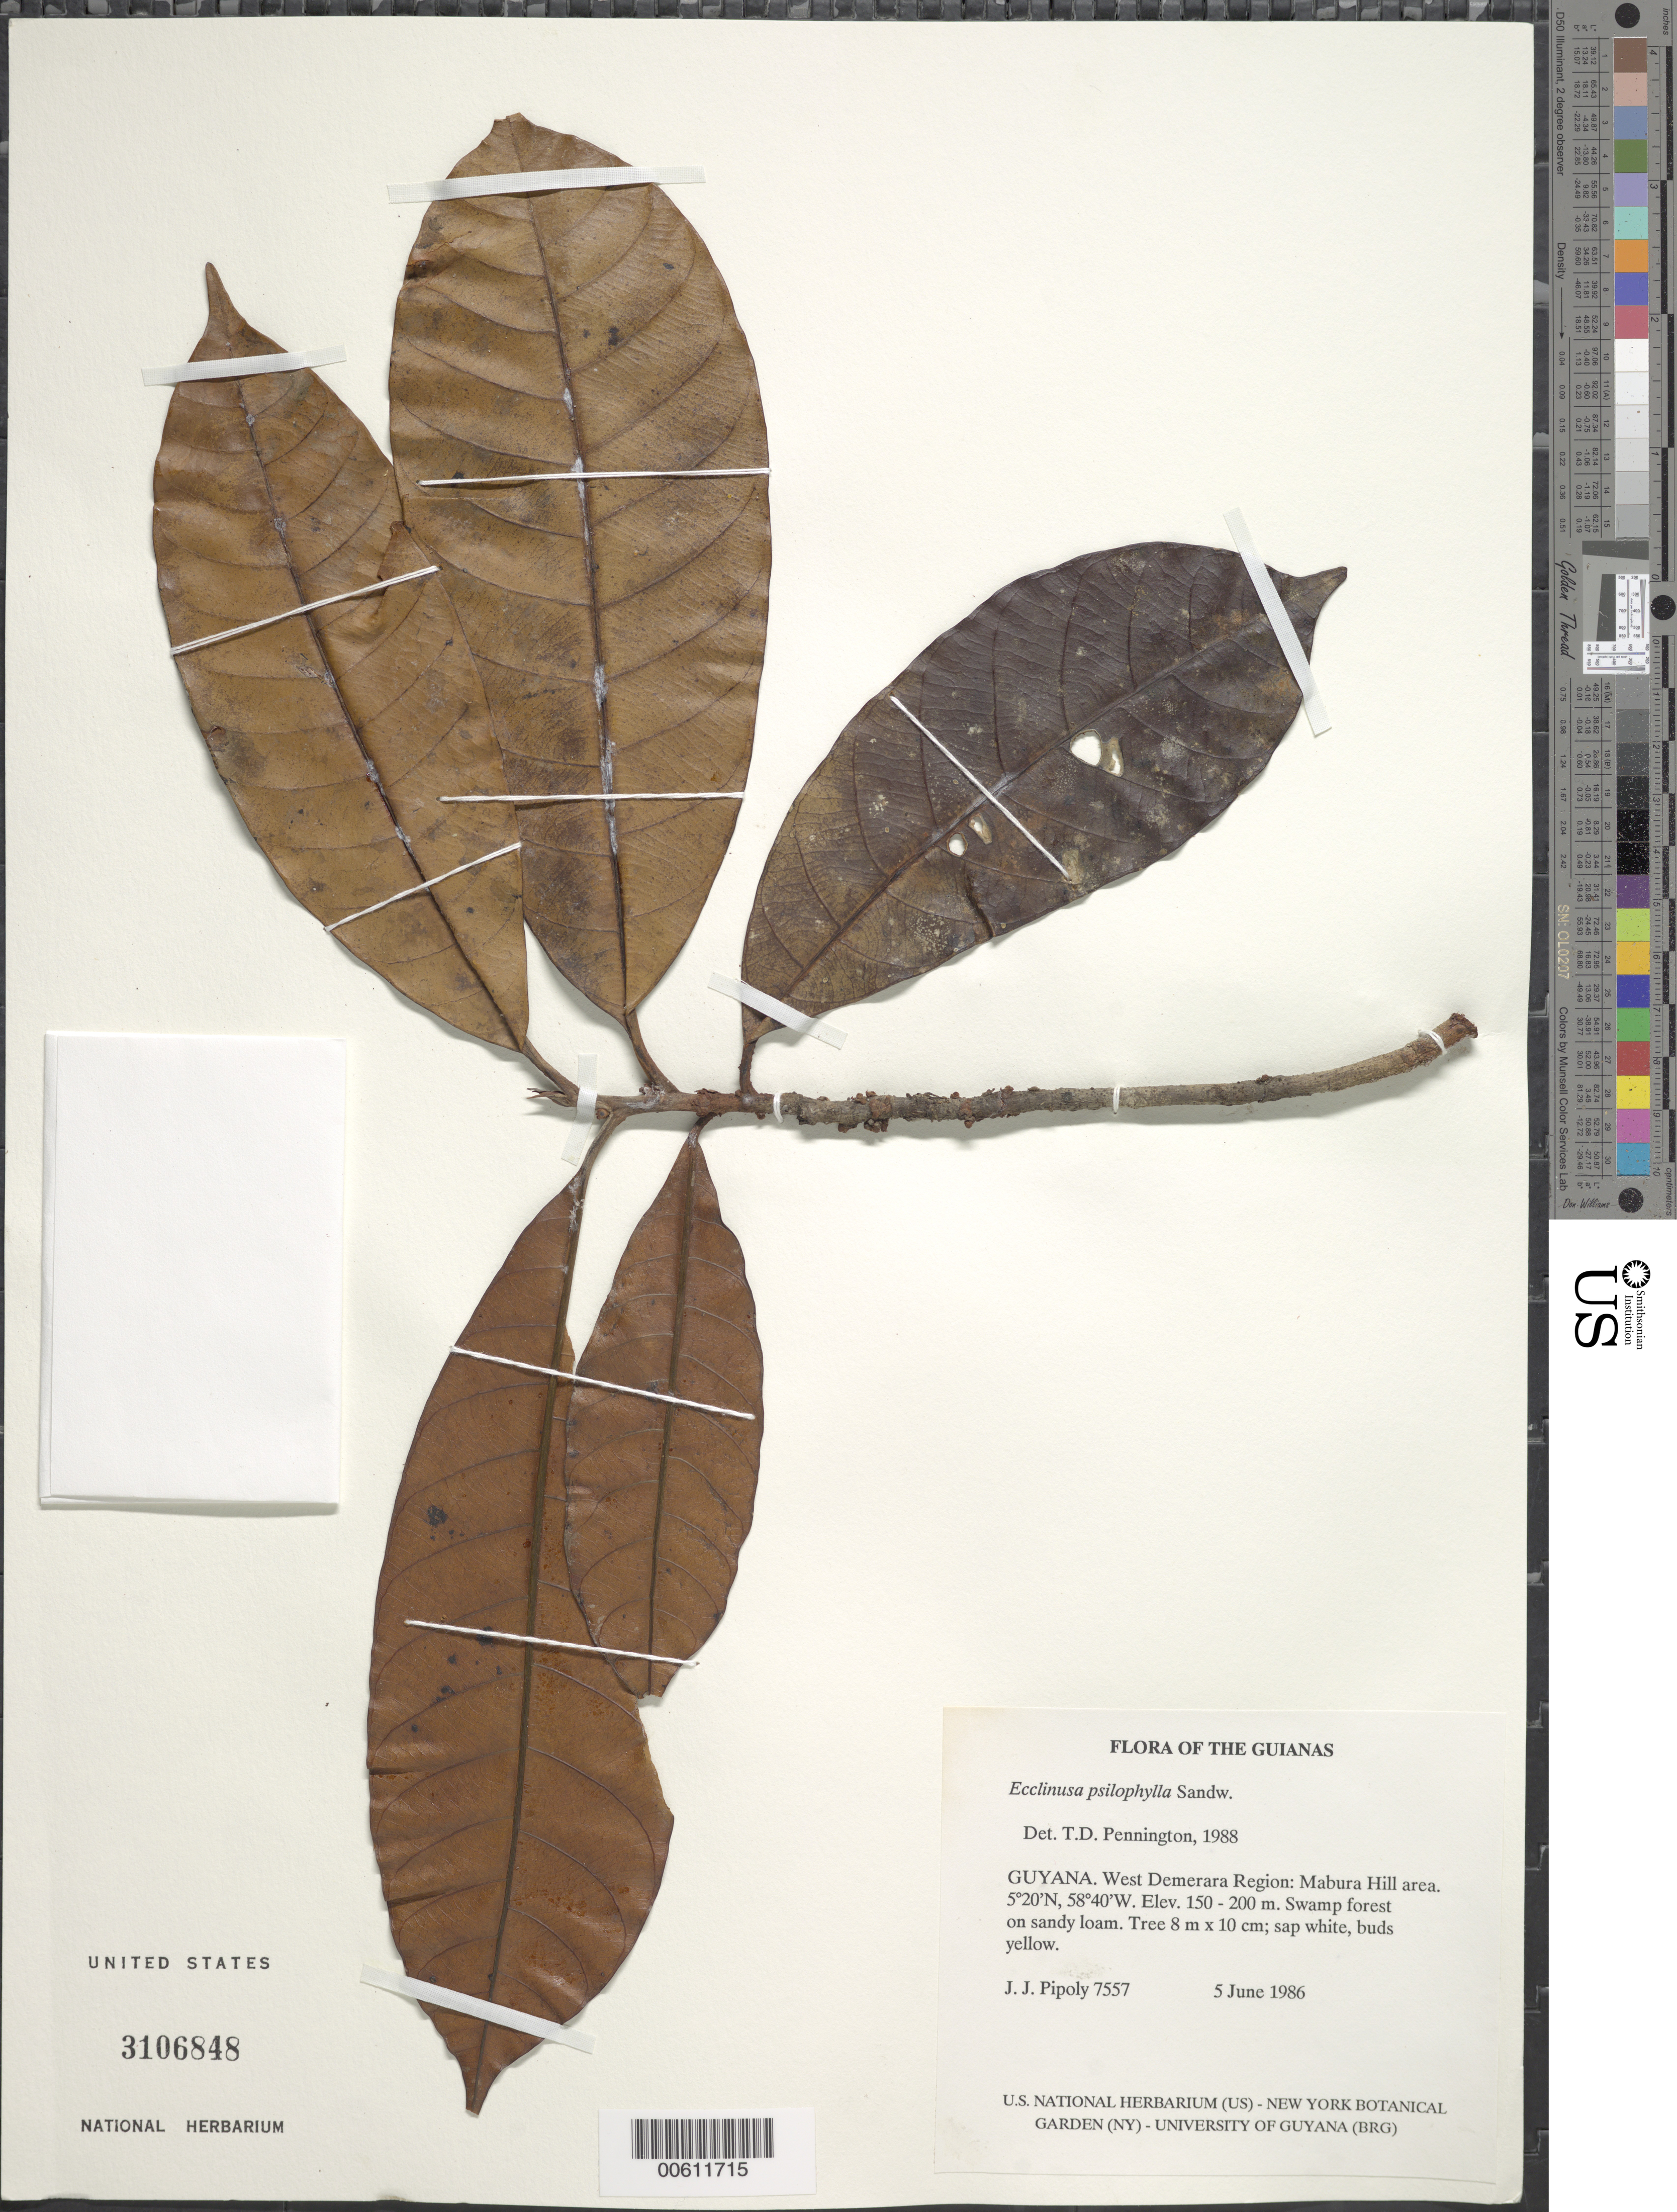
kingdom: Plantae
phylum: Tracheophyta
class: Magnoliopsida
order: Ericales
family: Sapotaceae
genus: Ecclinusa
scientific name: Ecclinusa psilophylla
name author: Sandwith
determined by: Pennington, T. D., (K)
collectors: J. J. Pipoly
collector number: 7557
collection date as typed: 5 June 1986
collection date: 1986-06-05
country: Guyana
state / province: U. Demerara-Berbice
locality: Mabura Hill area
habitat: Swamp forest on sandy loam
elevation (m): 150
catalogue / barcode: US 3106848